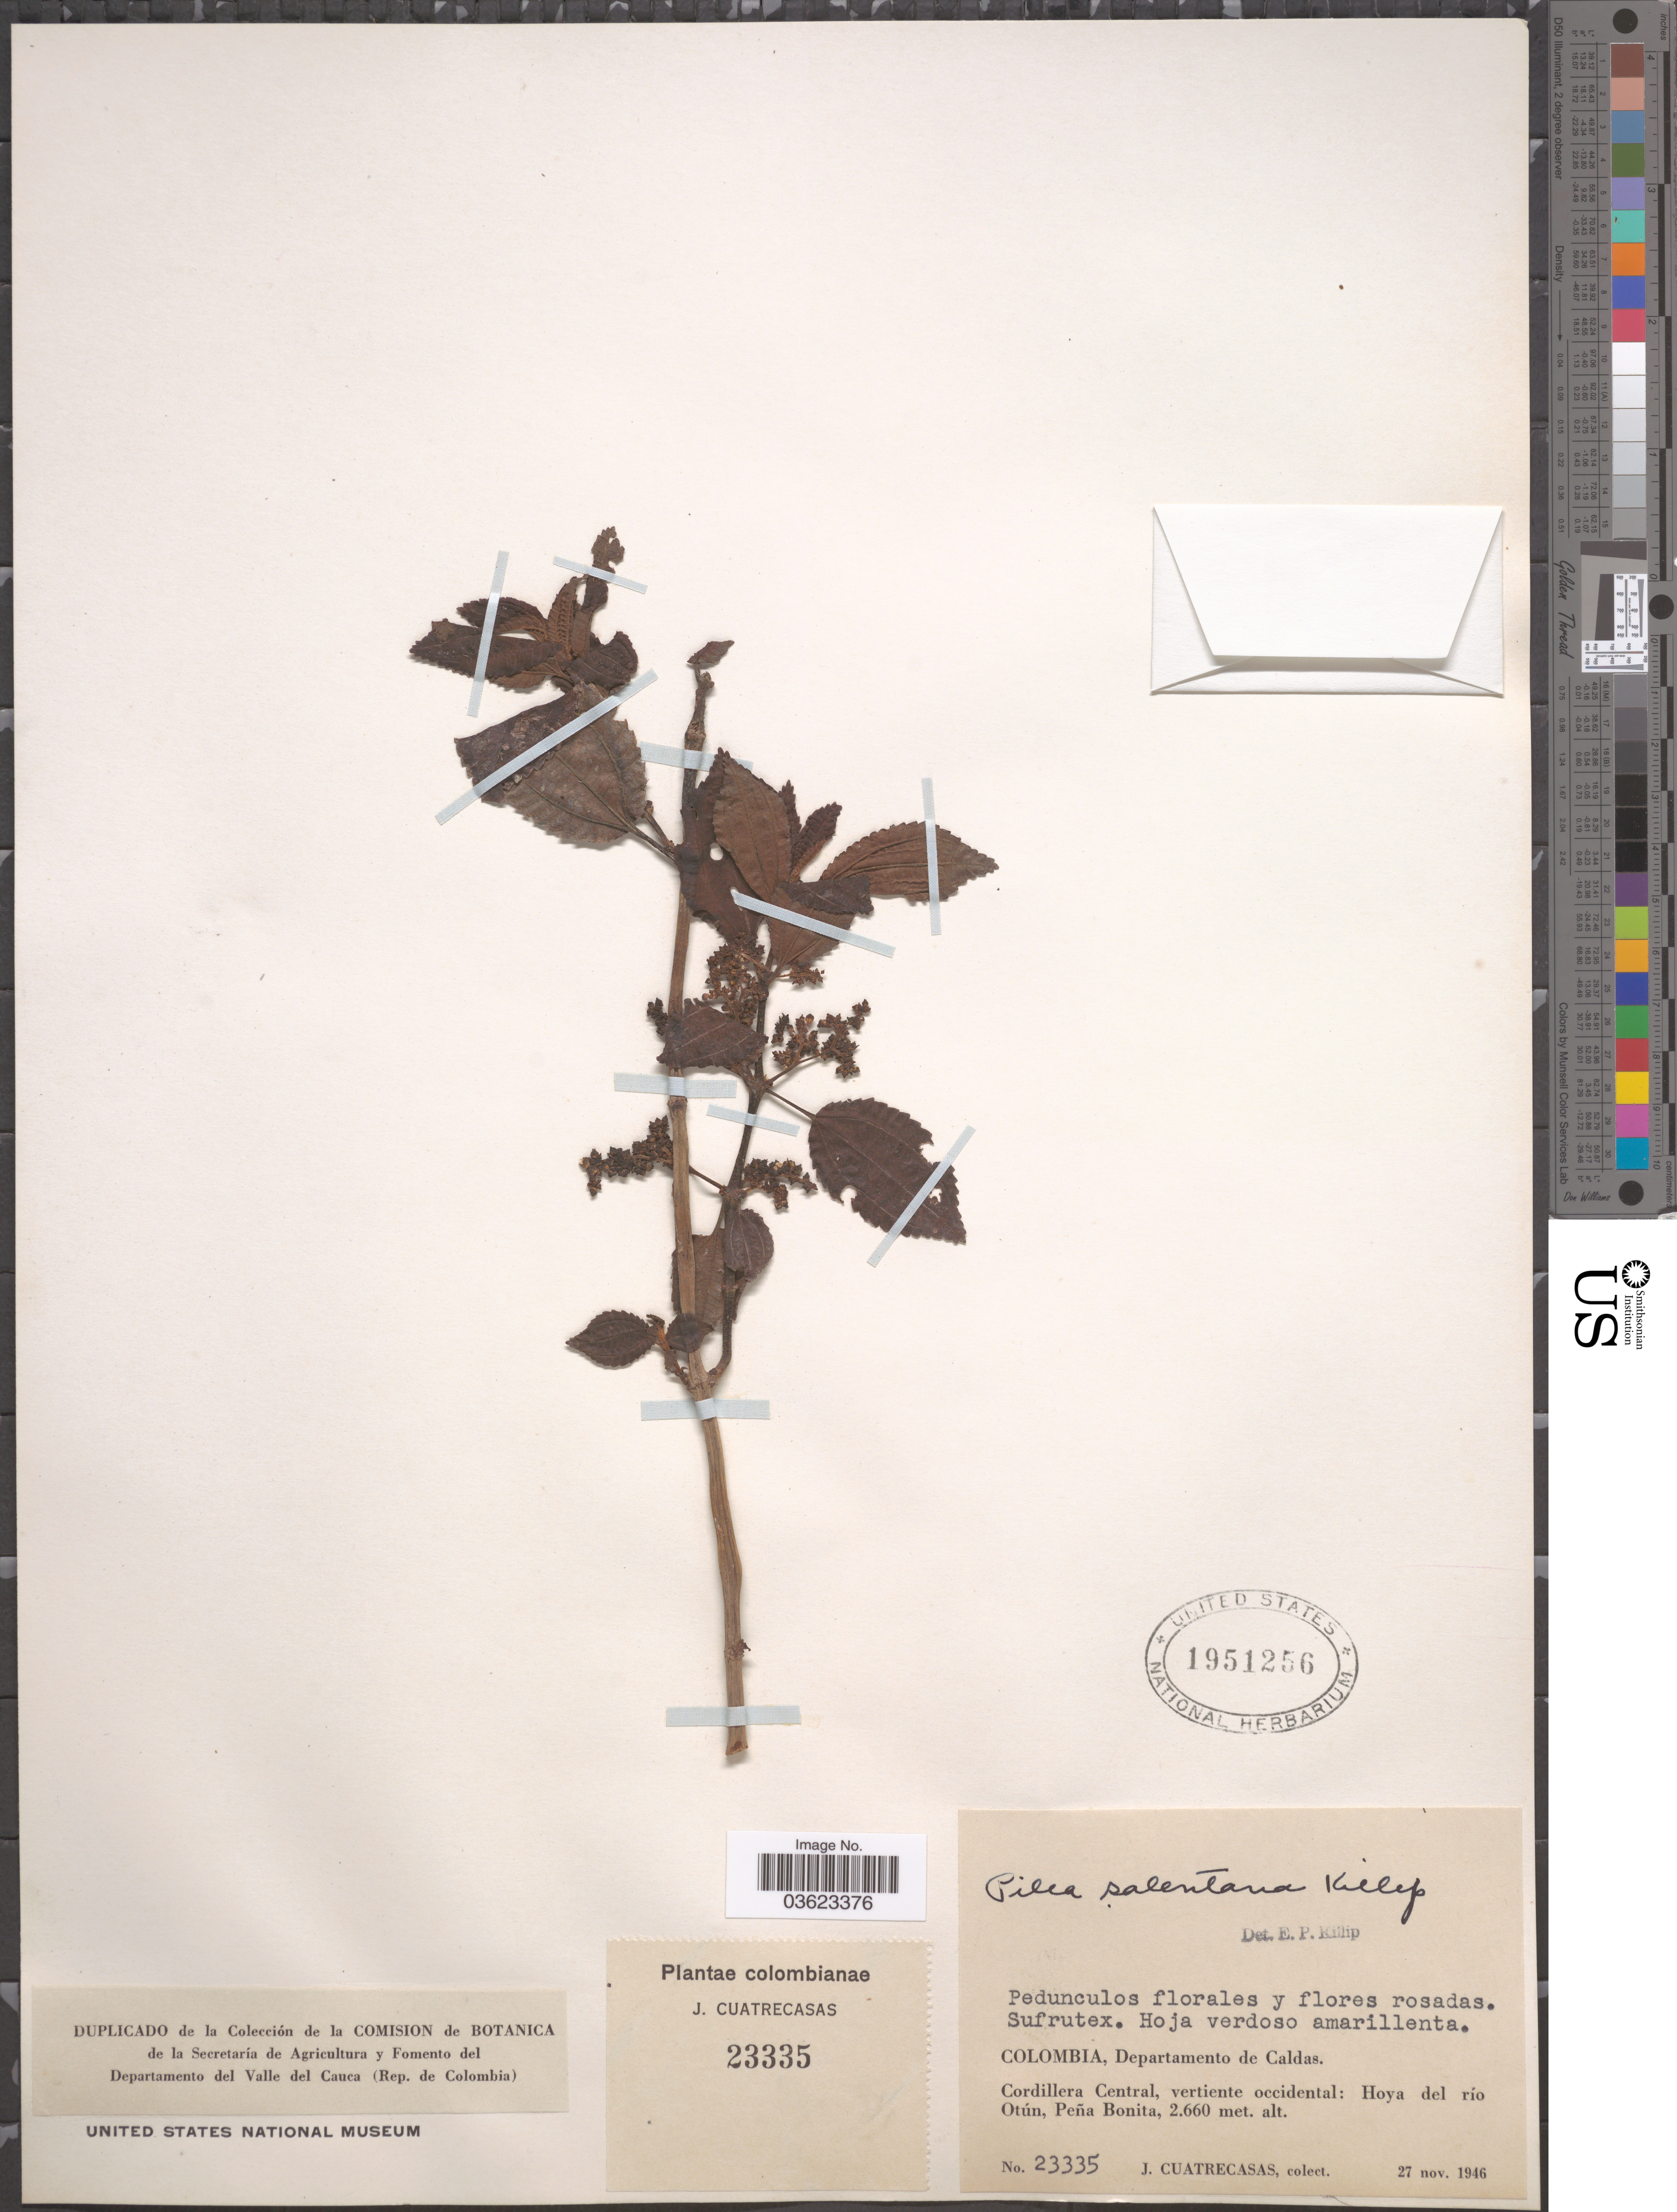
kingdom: Plantae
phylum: Tracheophyta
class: Magnoliopsida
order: Rosales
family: Urticaceae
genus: Pilea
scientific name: Pilea salentana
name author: Killip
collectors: J. Cuatrecasas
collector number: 23335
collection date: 1946-11-27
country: Colombia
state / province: Caldas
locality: Departamento de Caldas. Cordillera Central, vertiente occidental: Hoya del río Otún, Peña Bonita.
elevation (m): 2660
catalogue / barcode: US 1951256